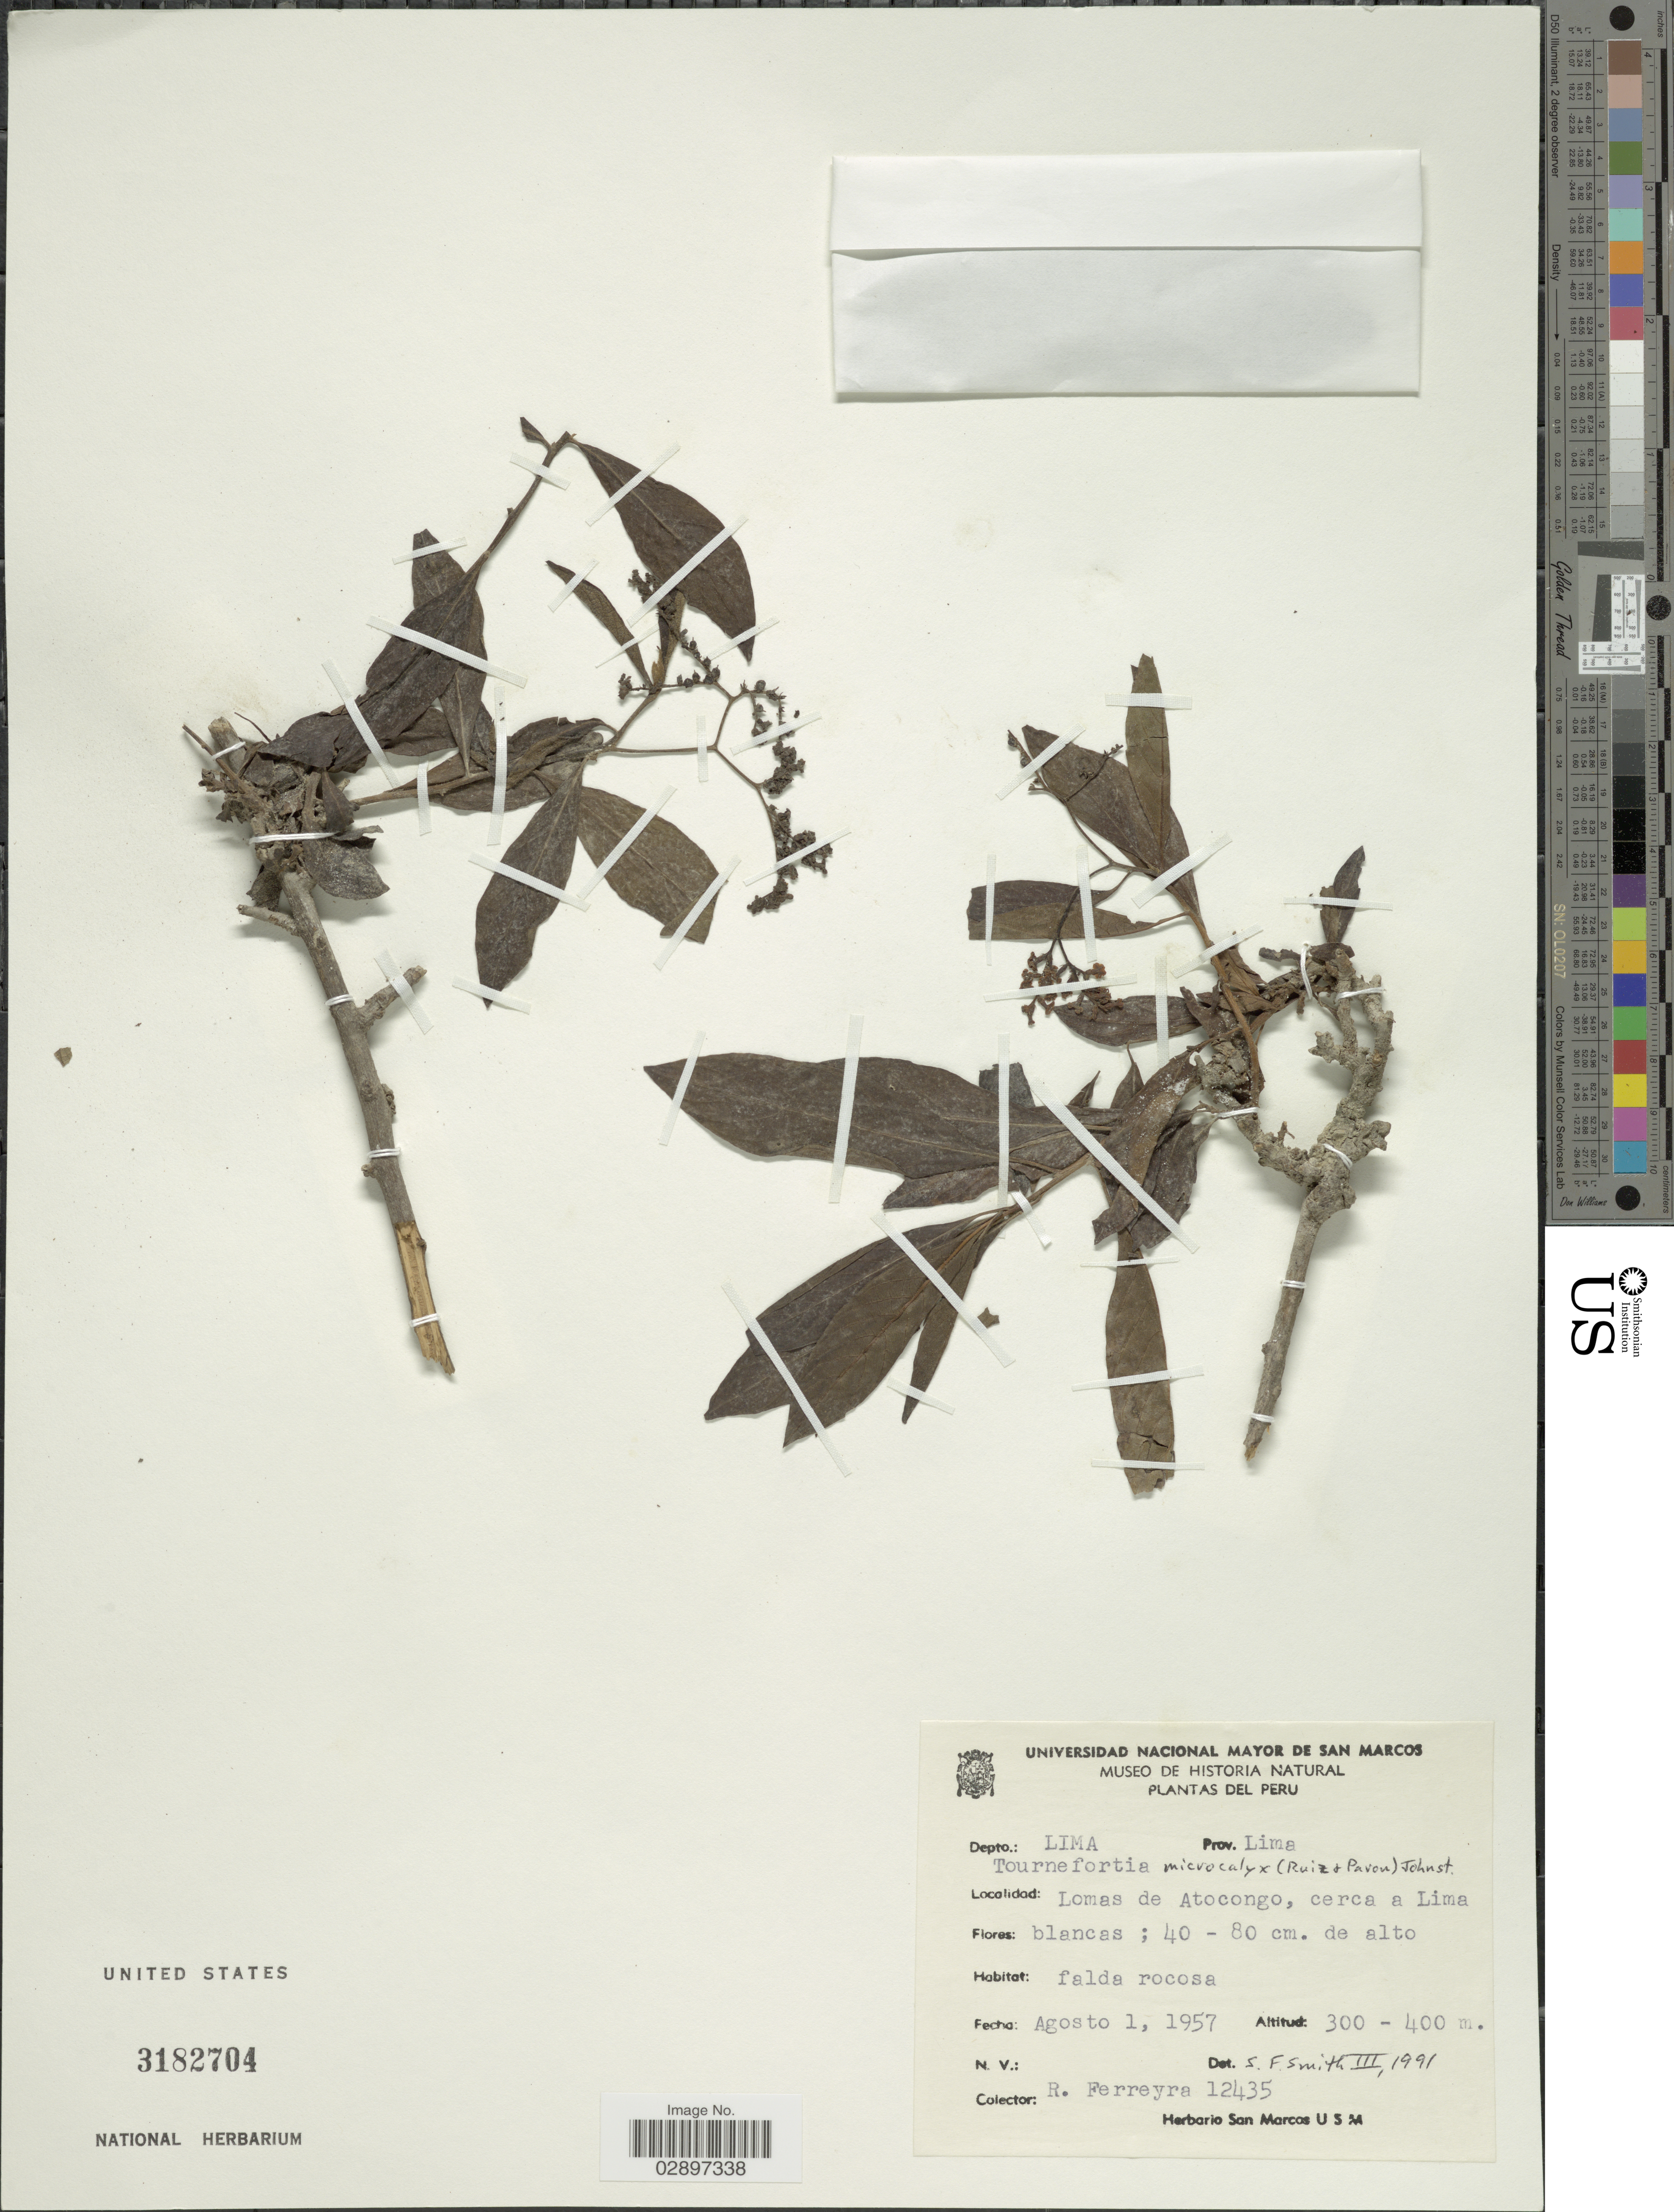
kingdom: Plantae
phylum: Tracheophyta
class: Magnoliopsida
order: Boraginales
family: Heliotropiaceae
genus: Tournefortia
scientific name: Tournefortia microcalyx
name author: (Ruiz & Pav.) I.M. Johnst.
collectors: R. A. Ferreyra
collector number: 12435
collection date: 1957-08-01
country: Peru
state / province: Lima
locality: Lomas de Atocongo, cerca a Lima. Depto.: Lima.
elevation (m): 300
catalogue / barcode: US 3182704